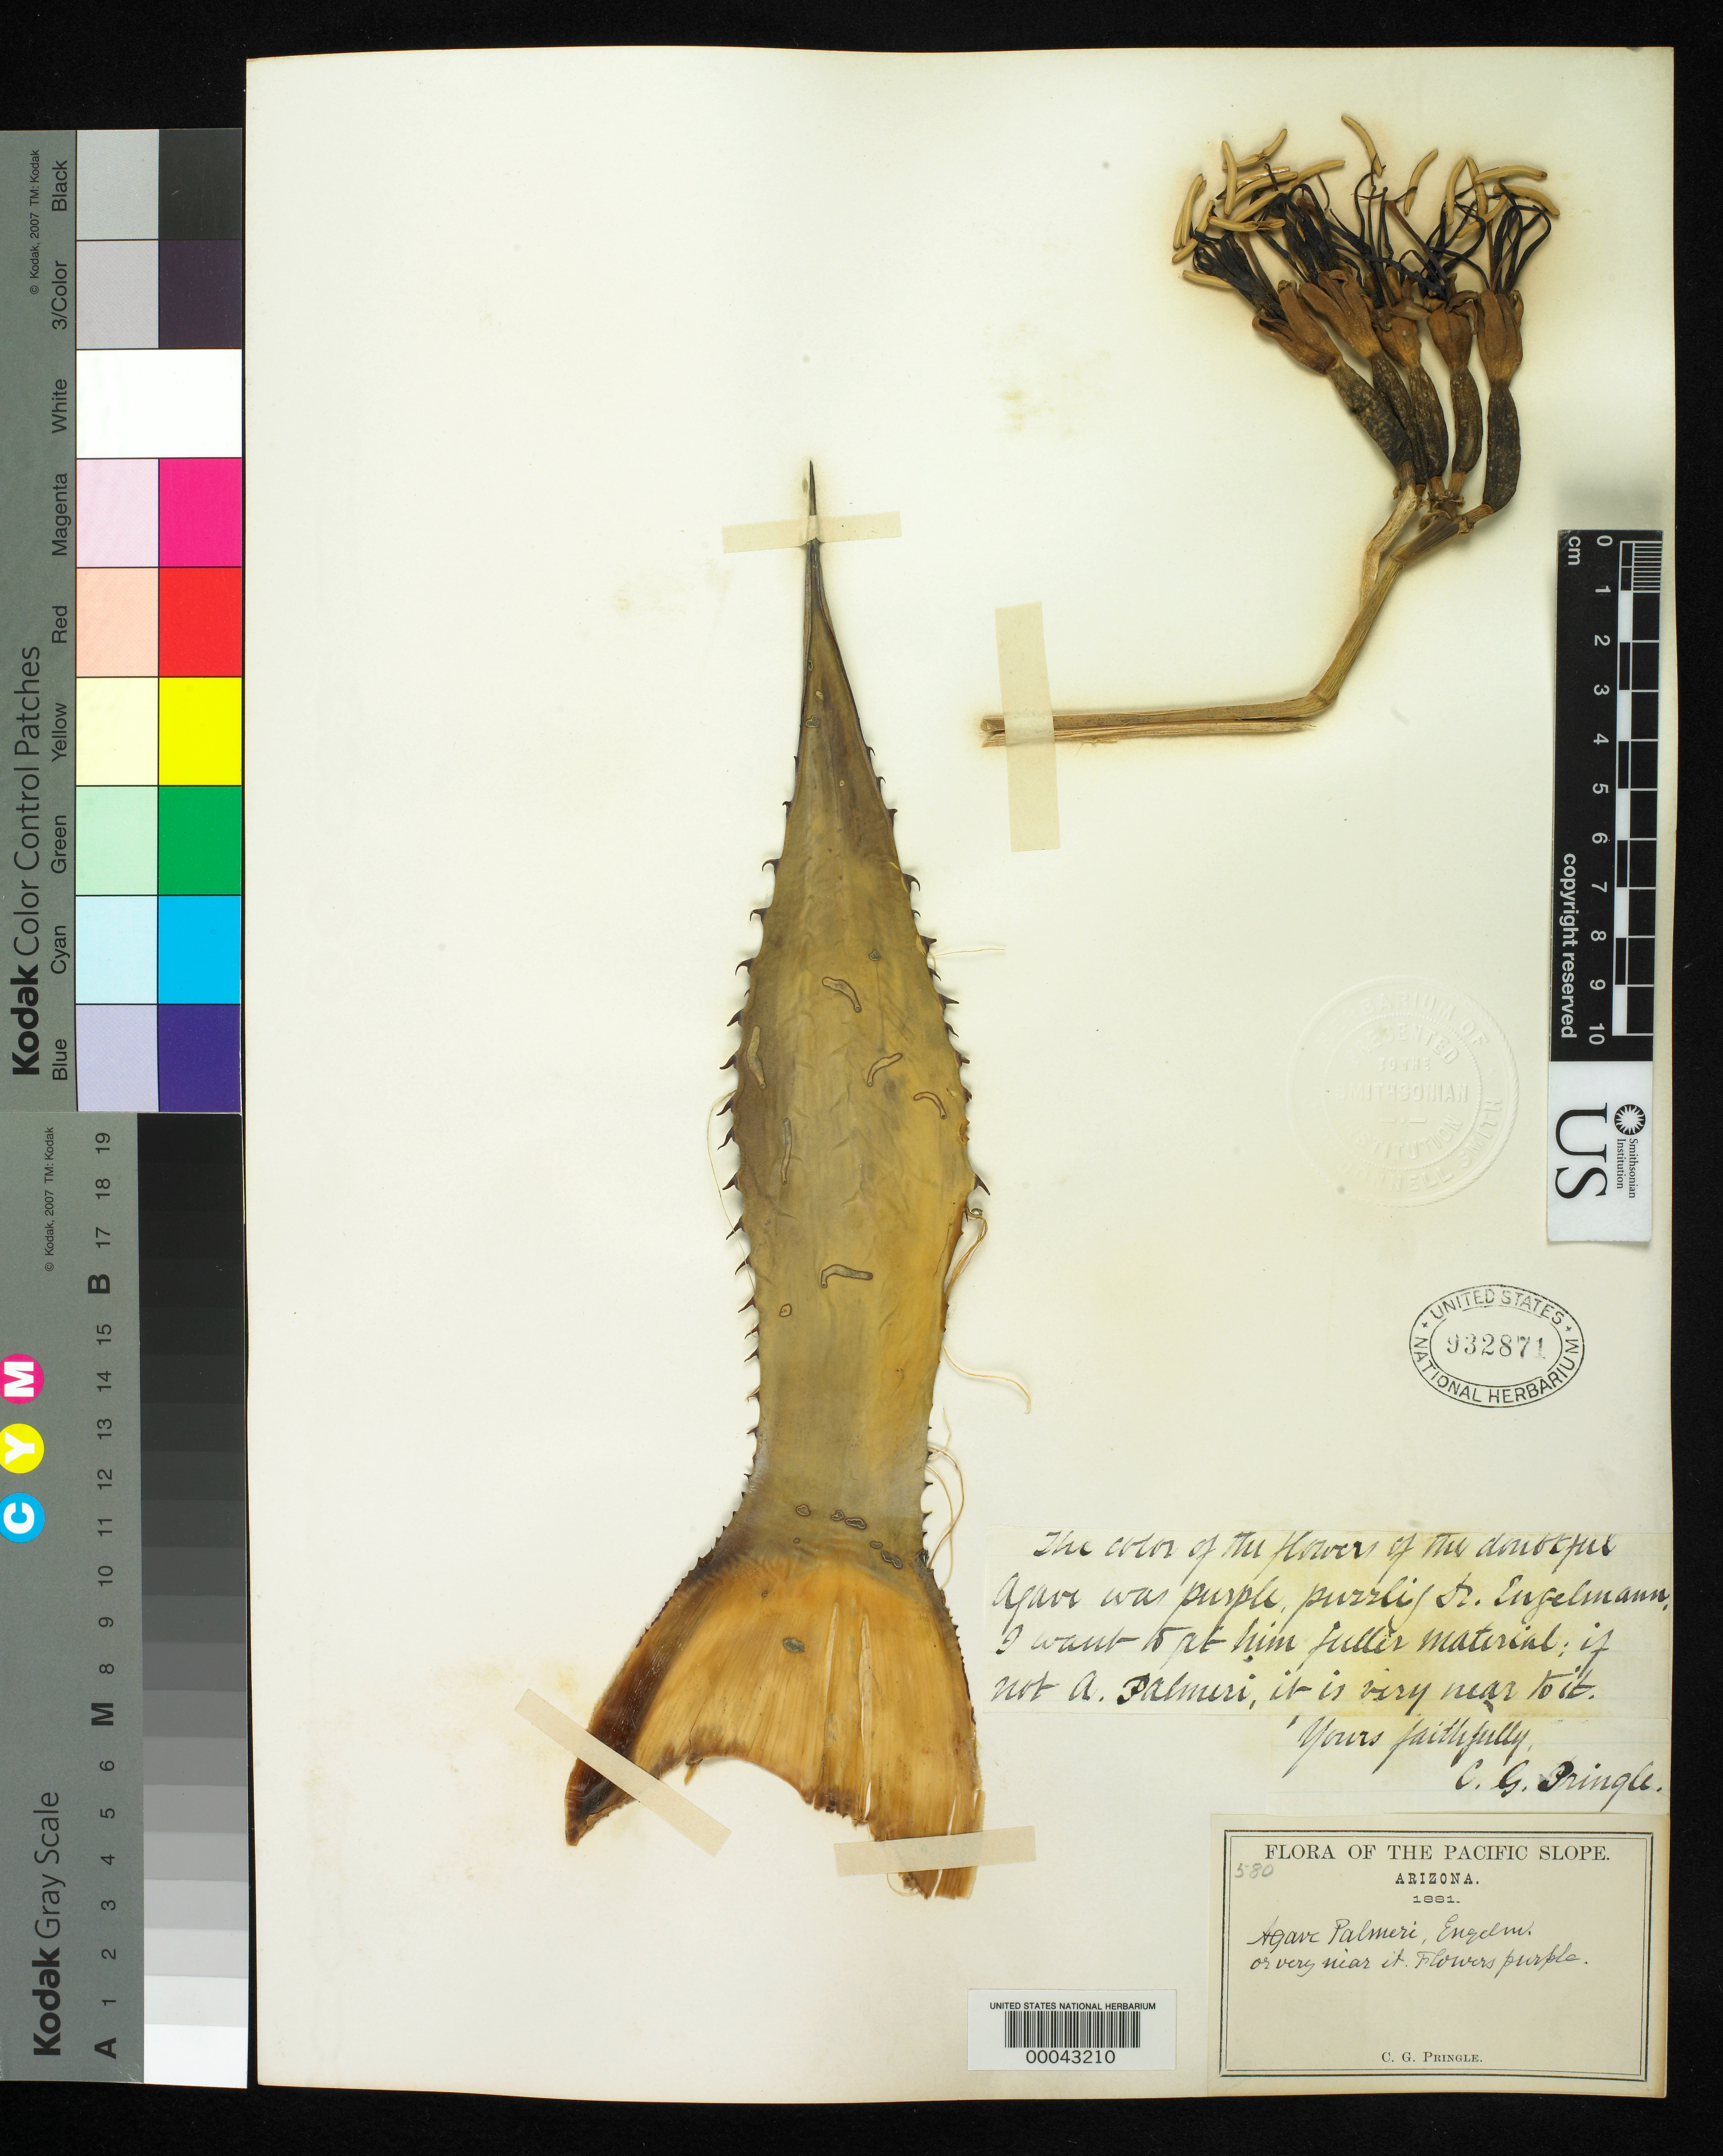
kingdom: Plantae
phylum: Tracheophyta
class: Liliopsida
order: Asparagales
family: Asparagaceae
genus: Agave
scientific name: Agave palmeri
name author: Engelm.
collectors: C. G. Pringle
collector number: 580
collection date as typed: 1881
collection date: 1881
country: United States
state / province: Arizona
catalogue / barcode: US 932871